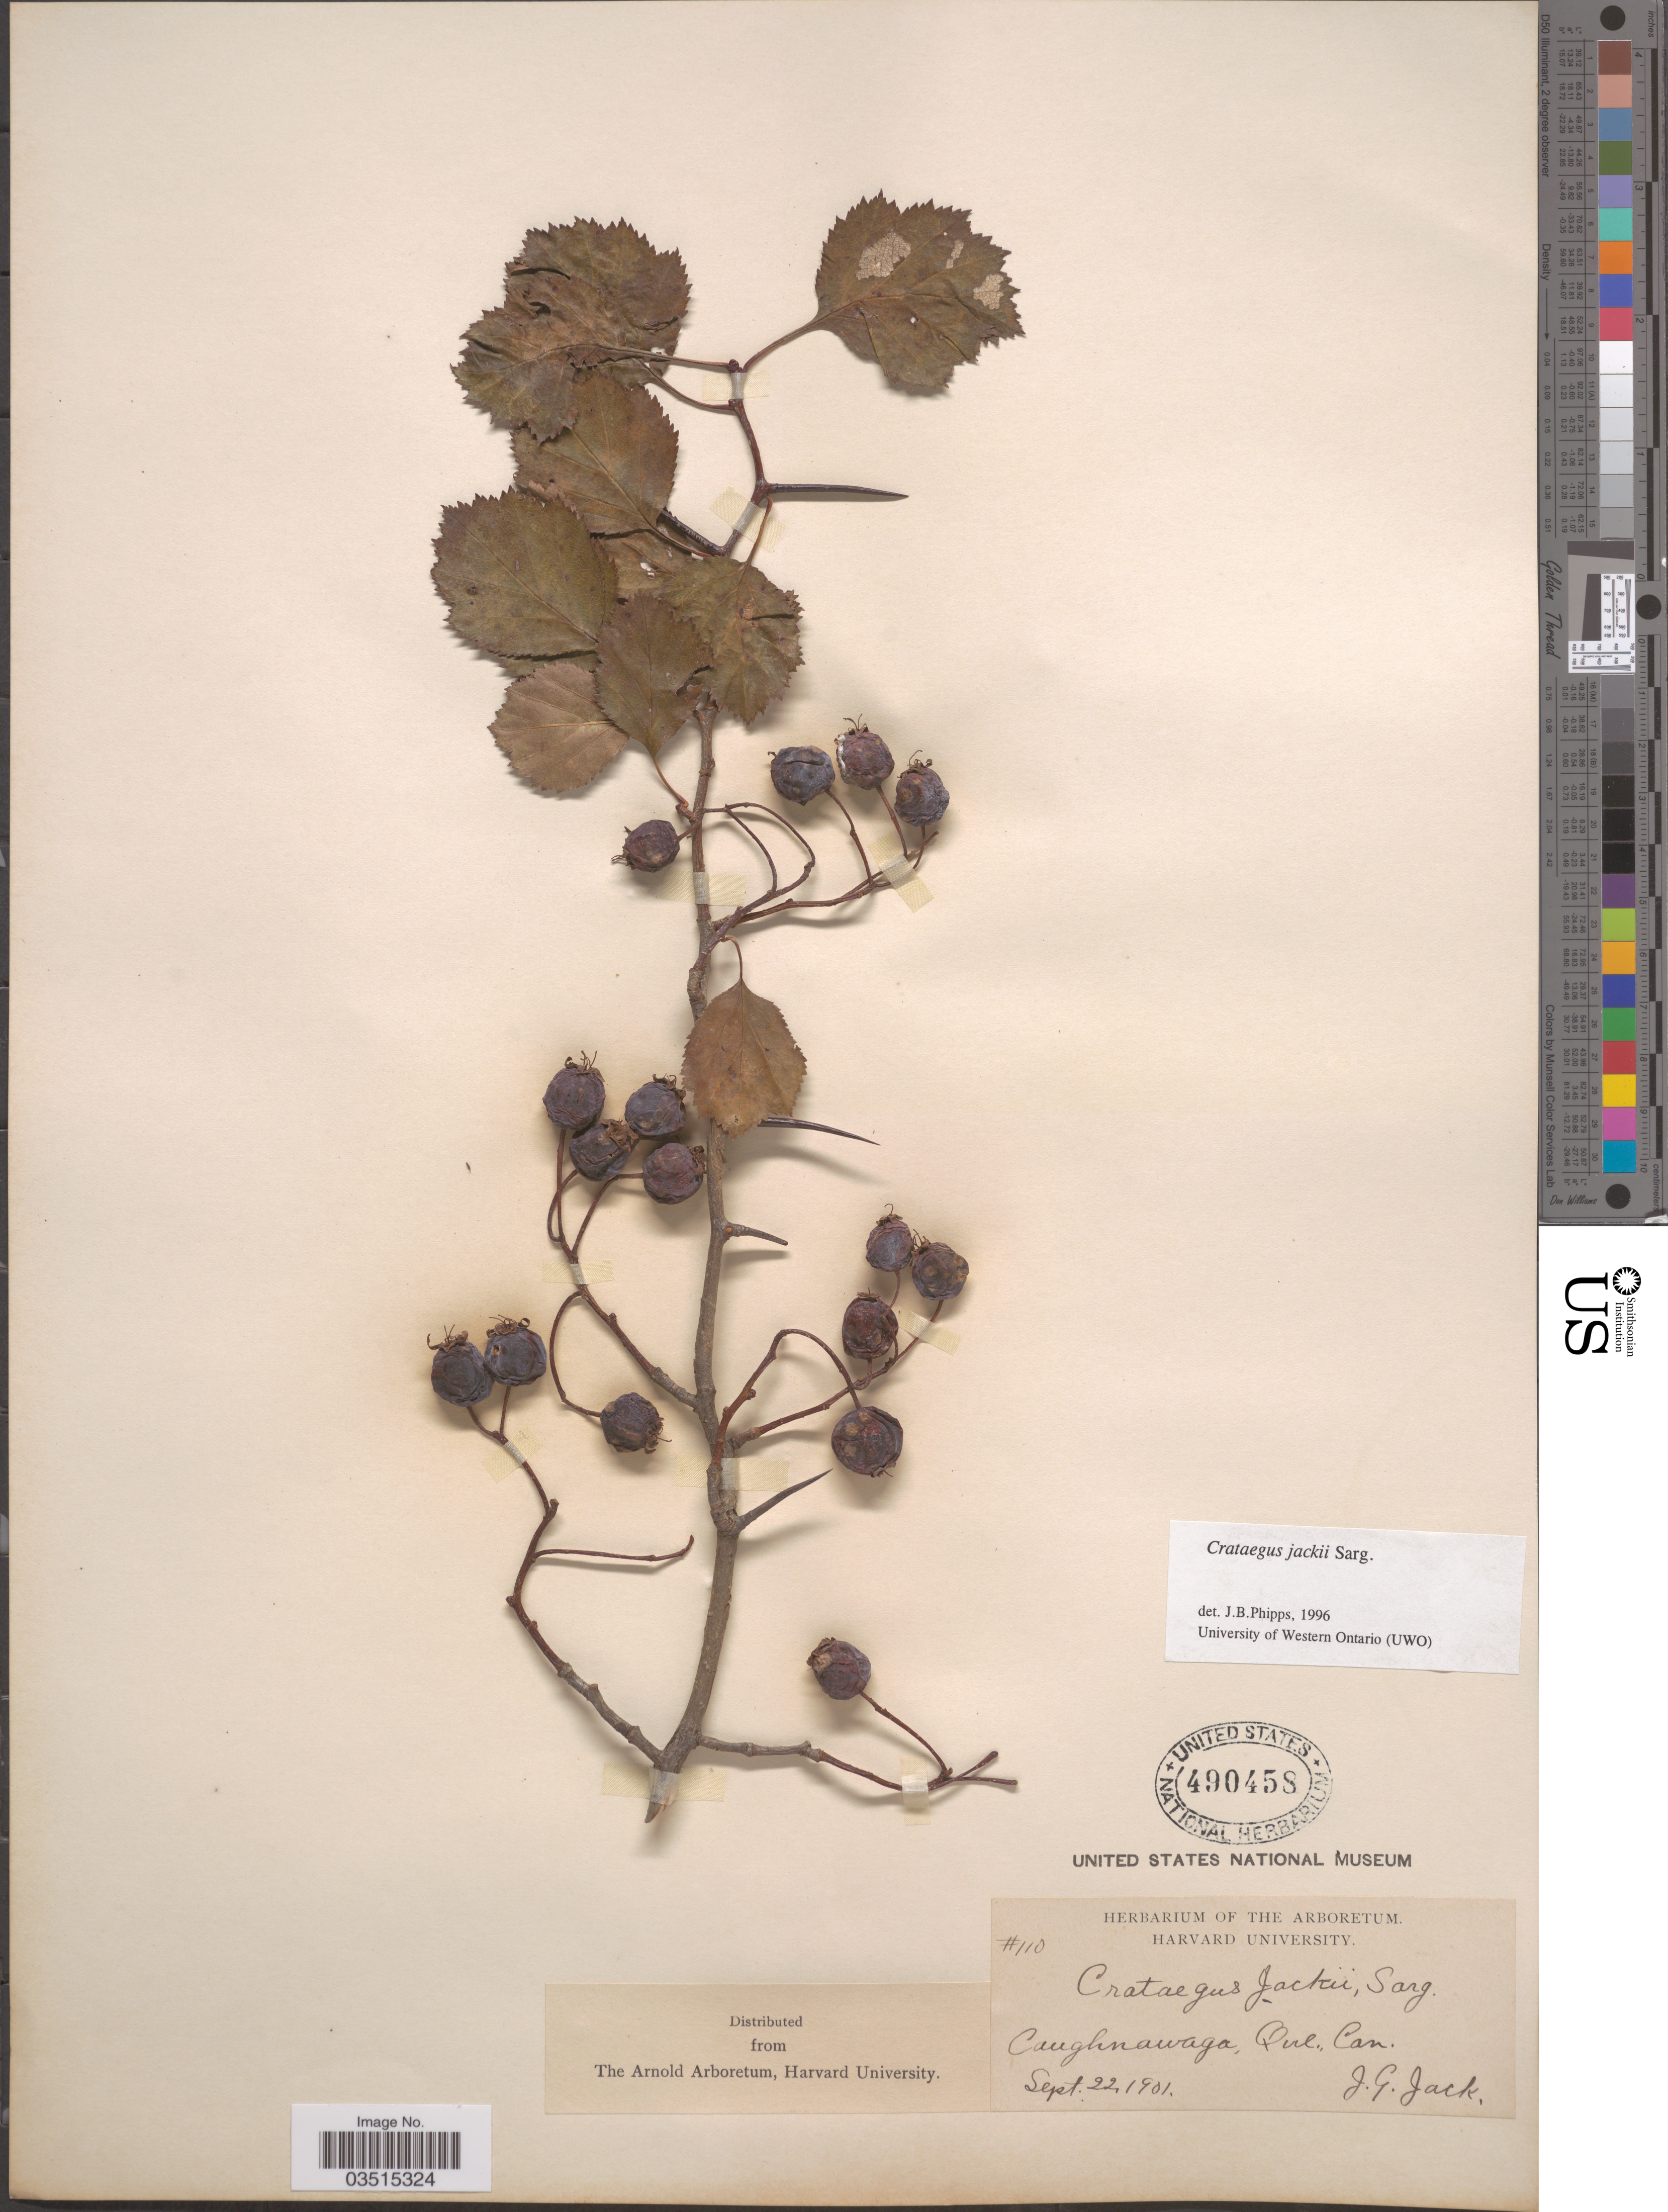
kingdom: Plantae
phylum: Tracheophyta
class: Magnoliopsida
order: Rosales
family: Rosaceae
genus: Crataegus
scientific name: Crataegus lumaria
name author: Ashe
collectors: J. G. Jack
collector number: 110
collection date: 1901-09-22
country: Canada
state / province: Quebec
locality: Caughnawaga.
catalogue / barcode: US 490458